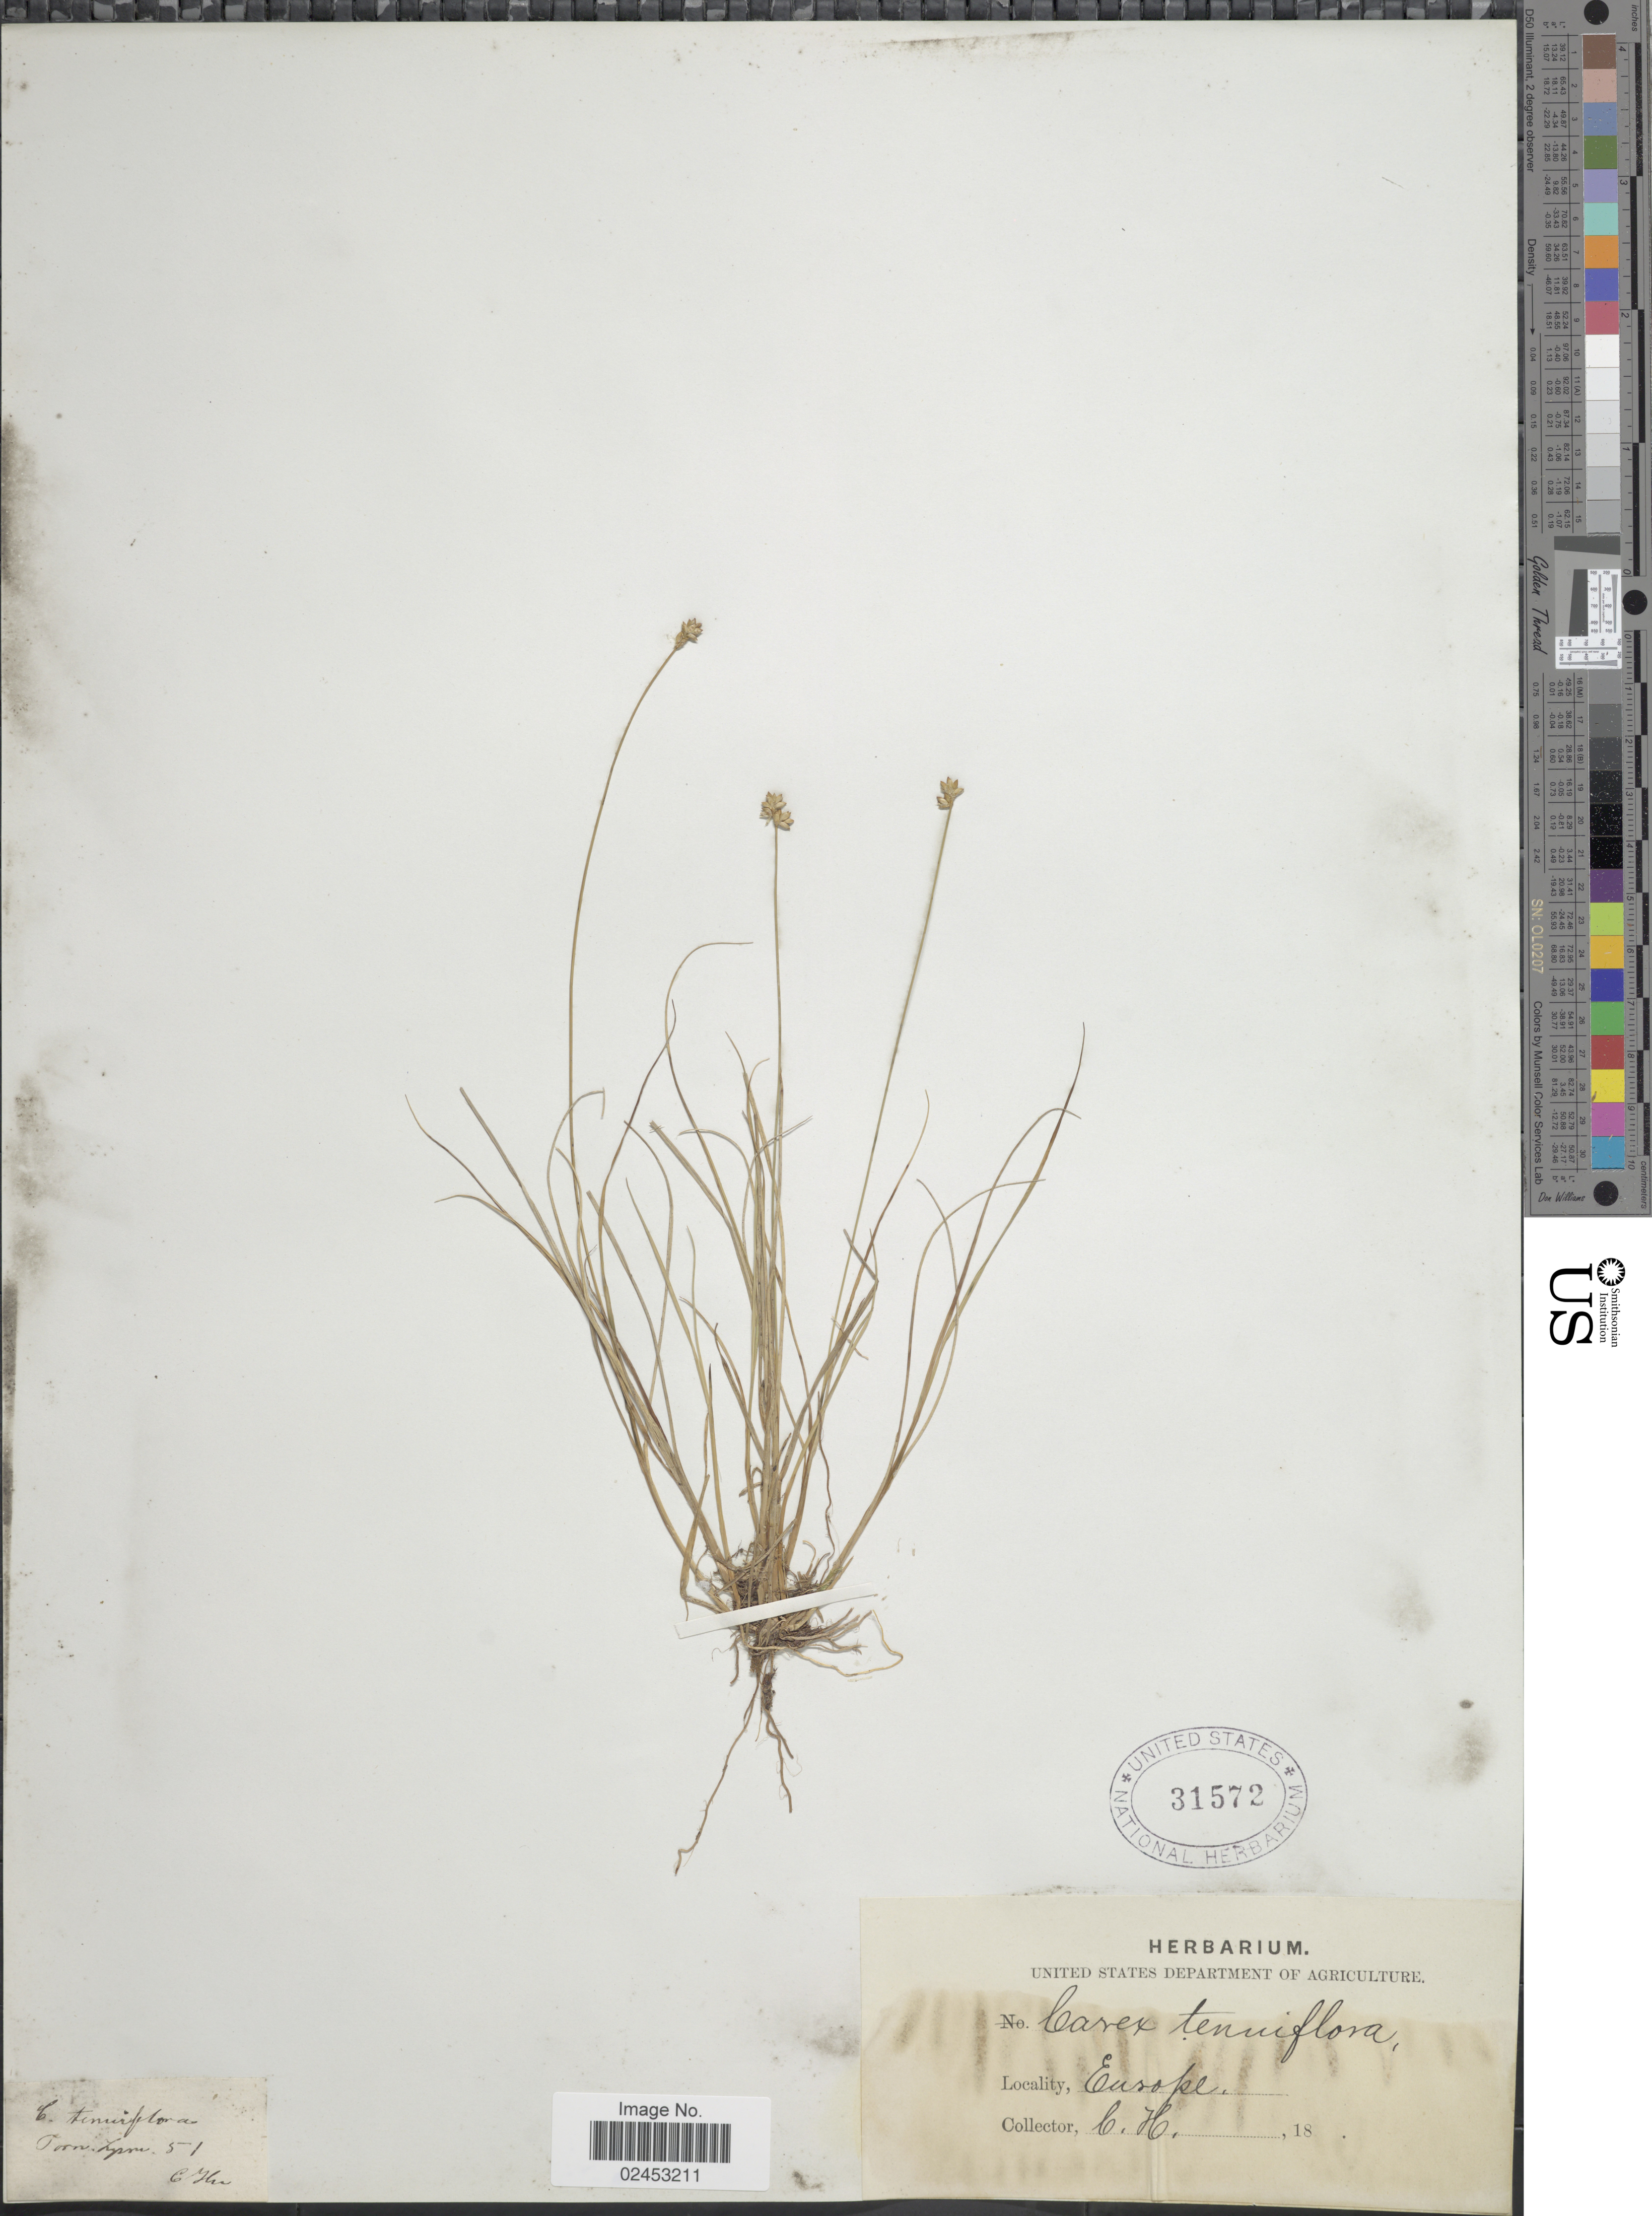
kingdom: Plantae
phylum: Tracheophyta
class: Liliopsida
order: Poales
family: Cyperaceae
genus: Carex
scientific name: Carex tenuiflora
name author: Wahlenb.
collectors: C. Hu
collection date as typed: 18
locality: Torn. Lpm.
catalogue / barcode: US 31572